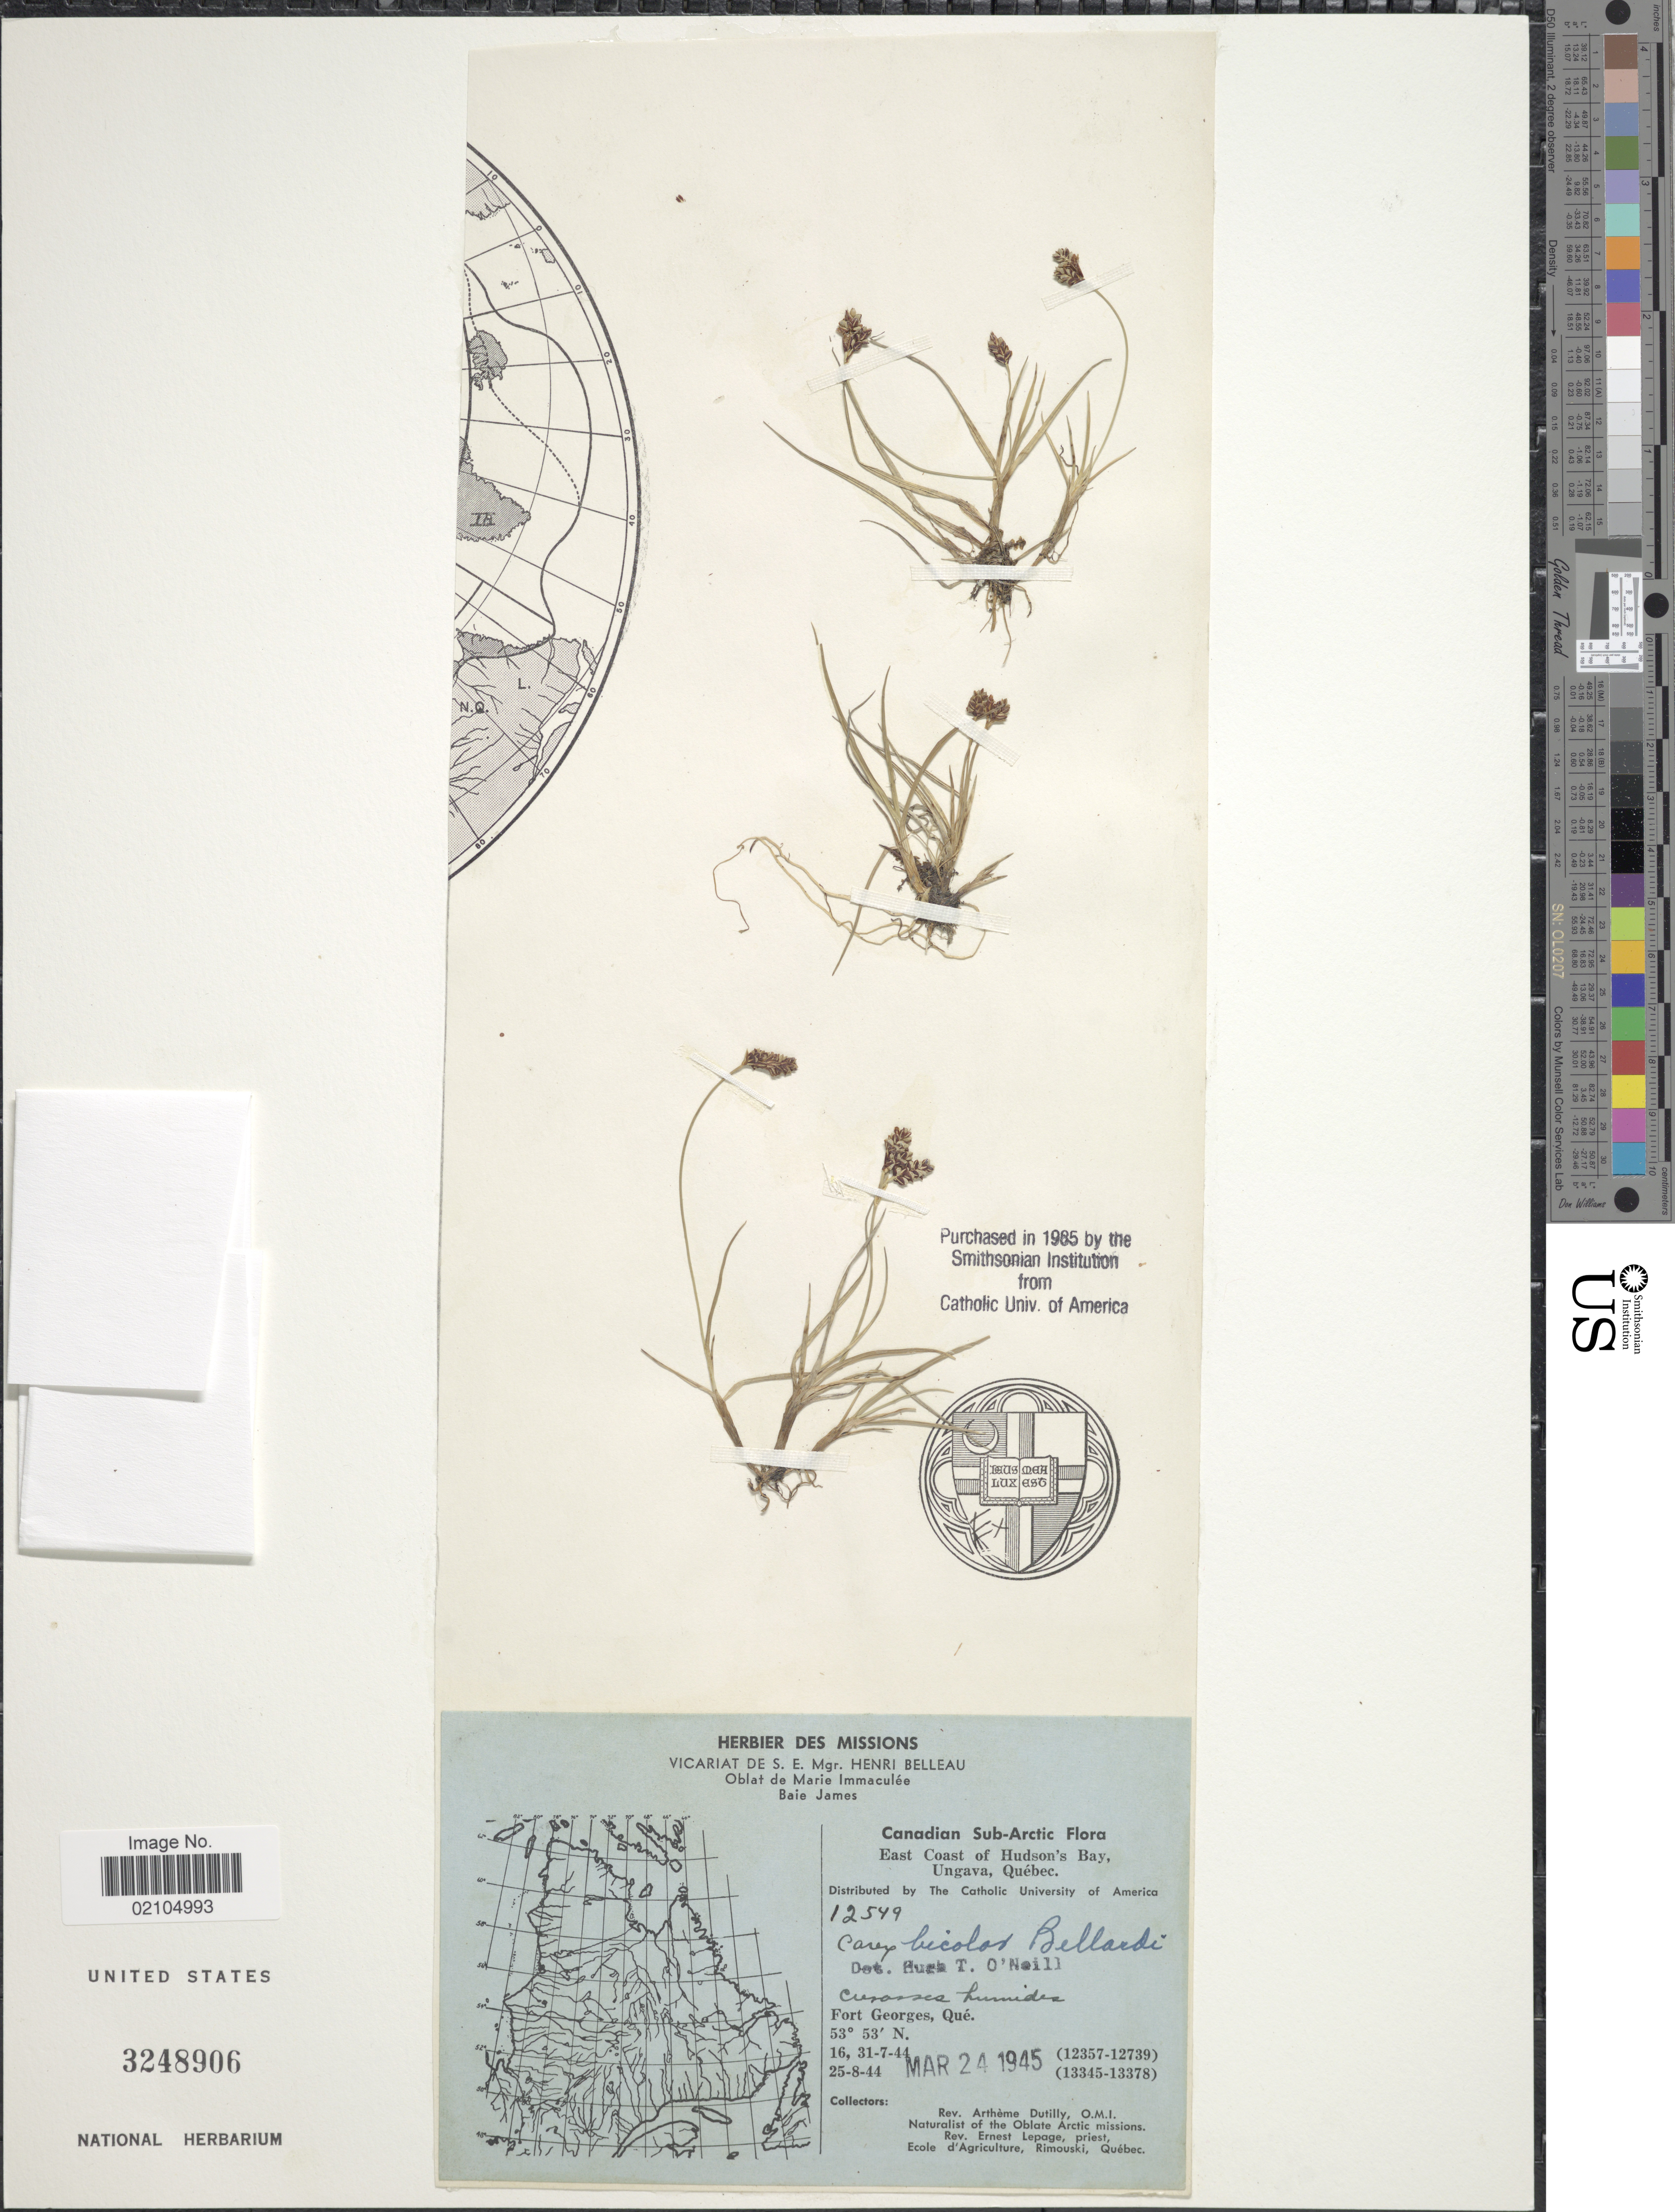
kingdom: Plantae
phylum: Tracheophyta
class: Liliopsida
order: Poales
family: Cyperaceae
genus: Carex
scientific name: Carex bicolor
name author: Bellardi ex All.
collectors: A. Dutilly & E. Lepage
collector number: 12549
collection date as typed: Transcribed d/m/y: 16/7/44 to 25/8/44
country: Canada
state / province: Quebec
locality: Canadian Sub-Arctic. East Coast of Hudson's Bay, Ungava, Quebec. Fort Georges, Que.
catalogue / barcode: US 3248906